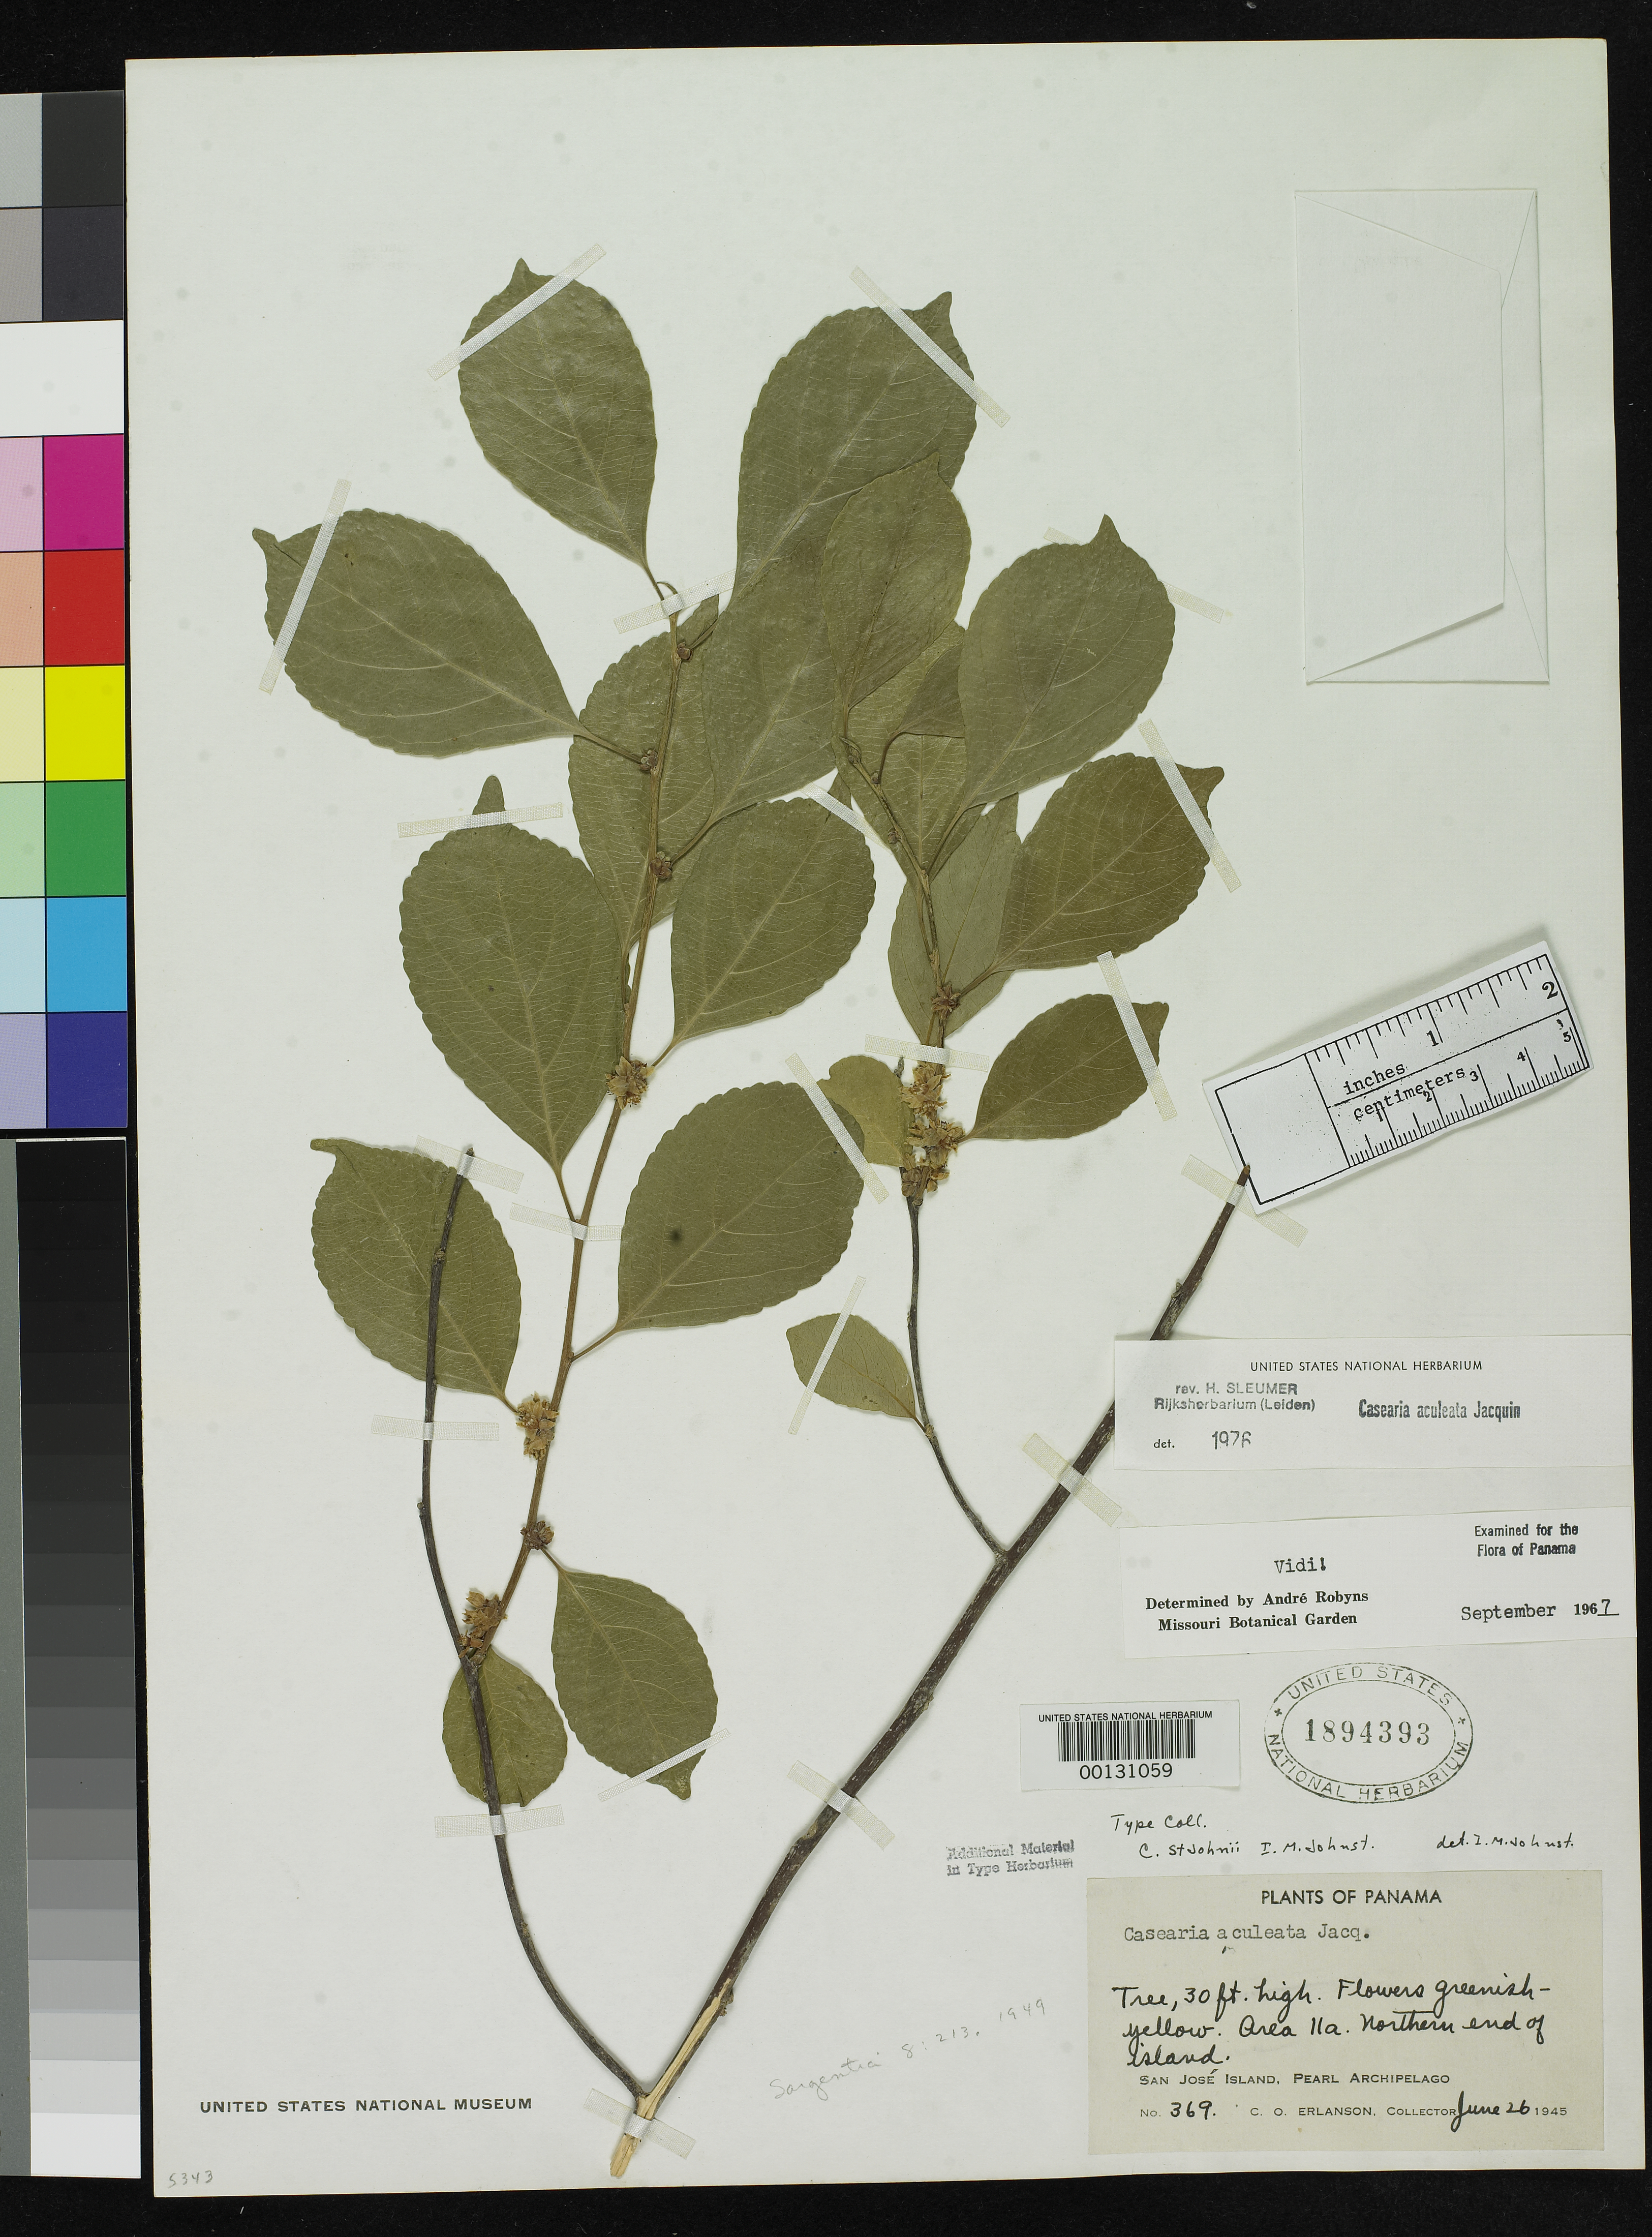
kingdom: Plantae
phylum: Tracheophyta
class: Magnoliopsida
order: Malpighiales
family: Salicaceae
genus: Casearia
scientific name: Casearia st-johnii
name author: I.M. Johnst.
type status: Isotype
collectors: C. O. Erlanson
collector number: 369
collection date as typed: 26 Jun 1945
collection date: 1945-06-26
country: Panama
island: San Jose Island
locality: N end of Island. [Pearl Arch.]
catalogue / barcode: US 1894393